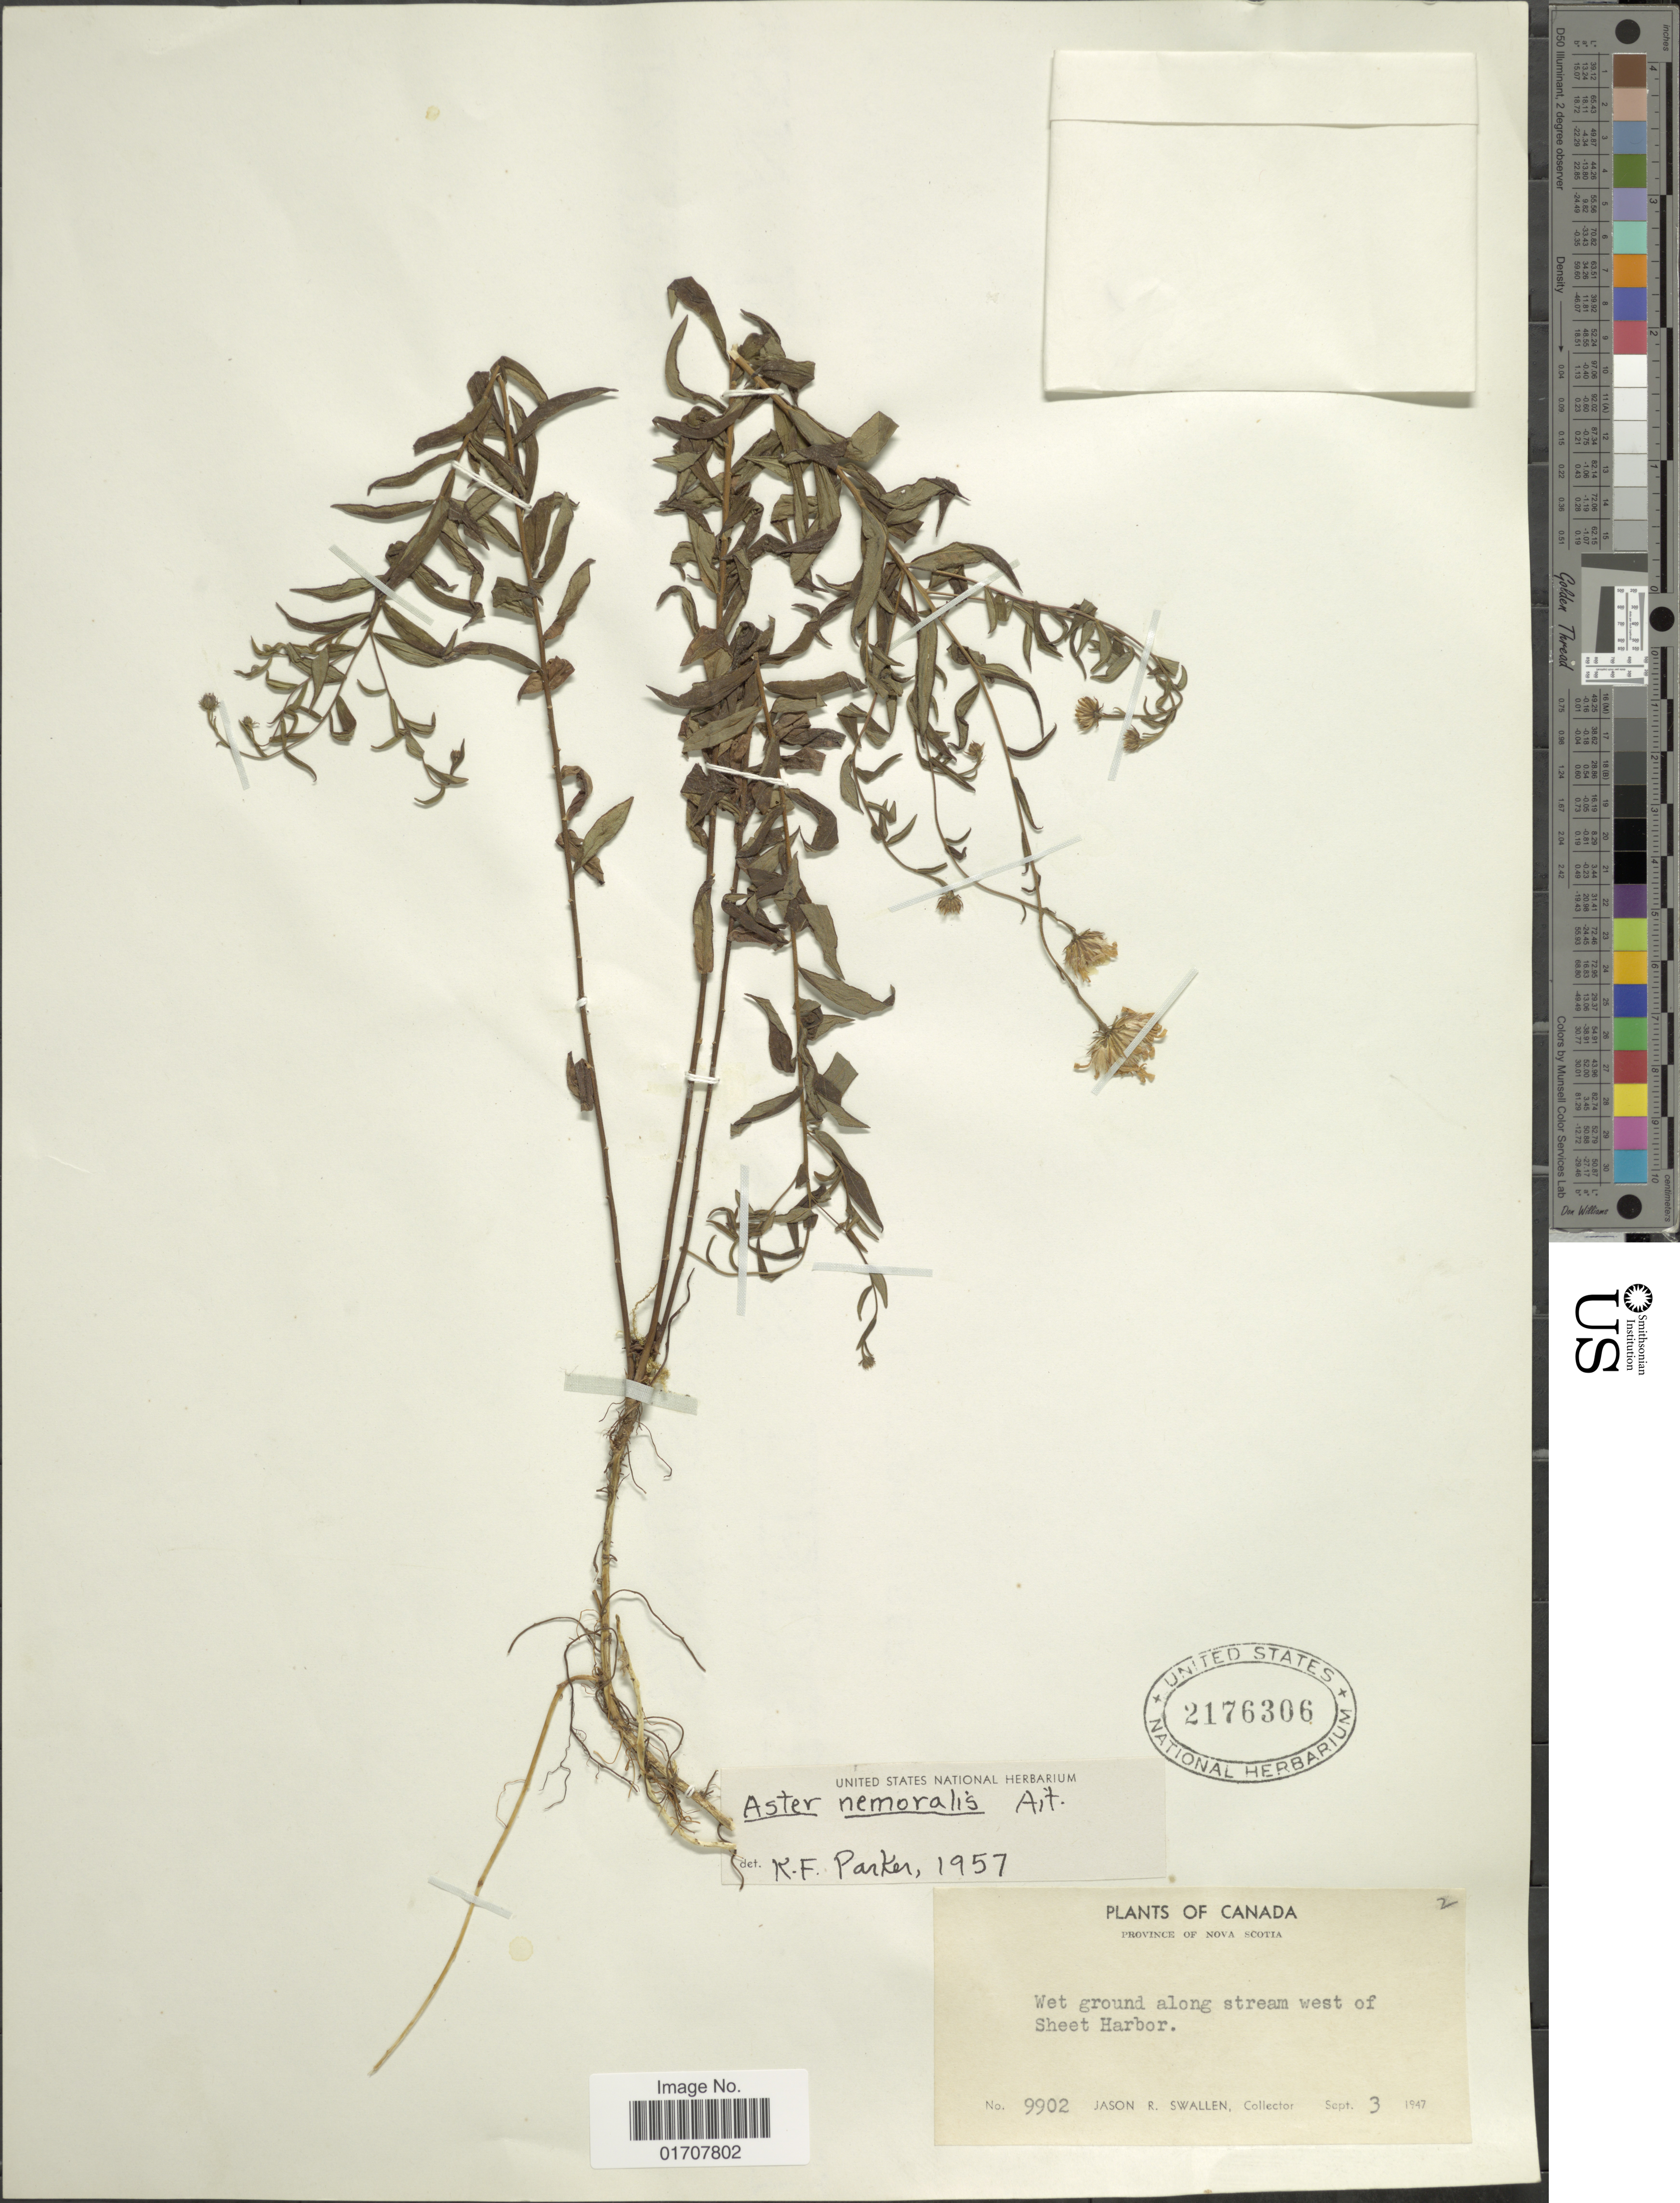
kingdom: Plantae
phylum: Tracheophyta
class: Magnoliopsida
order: Asterales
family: Asteraceae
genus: Oclemena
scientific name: Oclemena nemoralis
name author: (Aiton) Greene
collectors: J. R. Swallen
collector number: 9902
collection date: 1947-09-03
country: Canada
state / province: Nova Scotia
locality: Wet ground along stream west of Sheet Harbor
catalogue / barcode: US 2176306